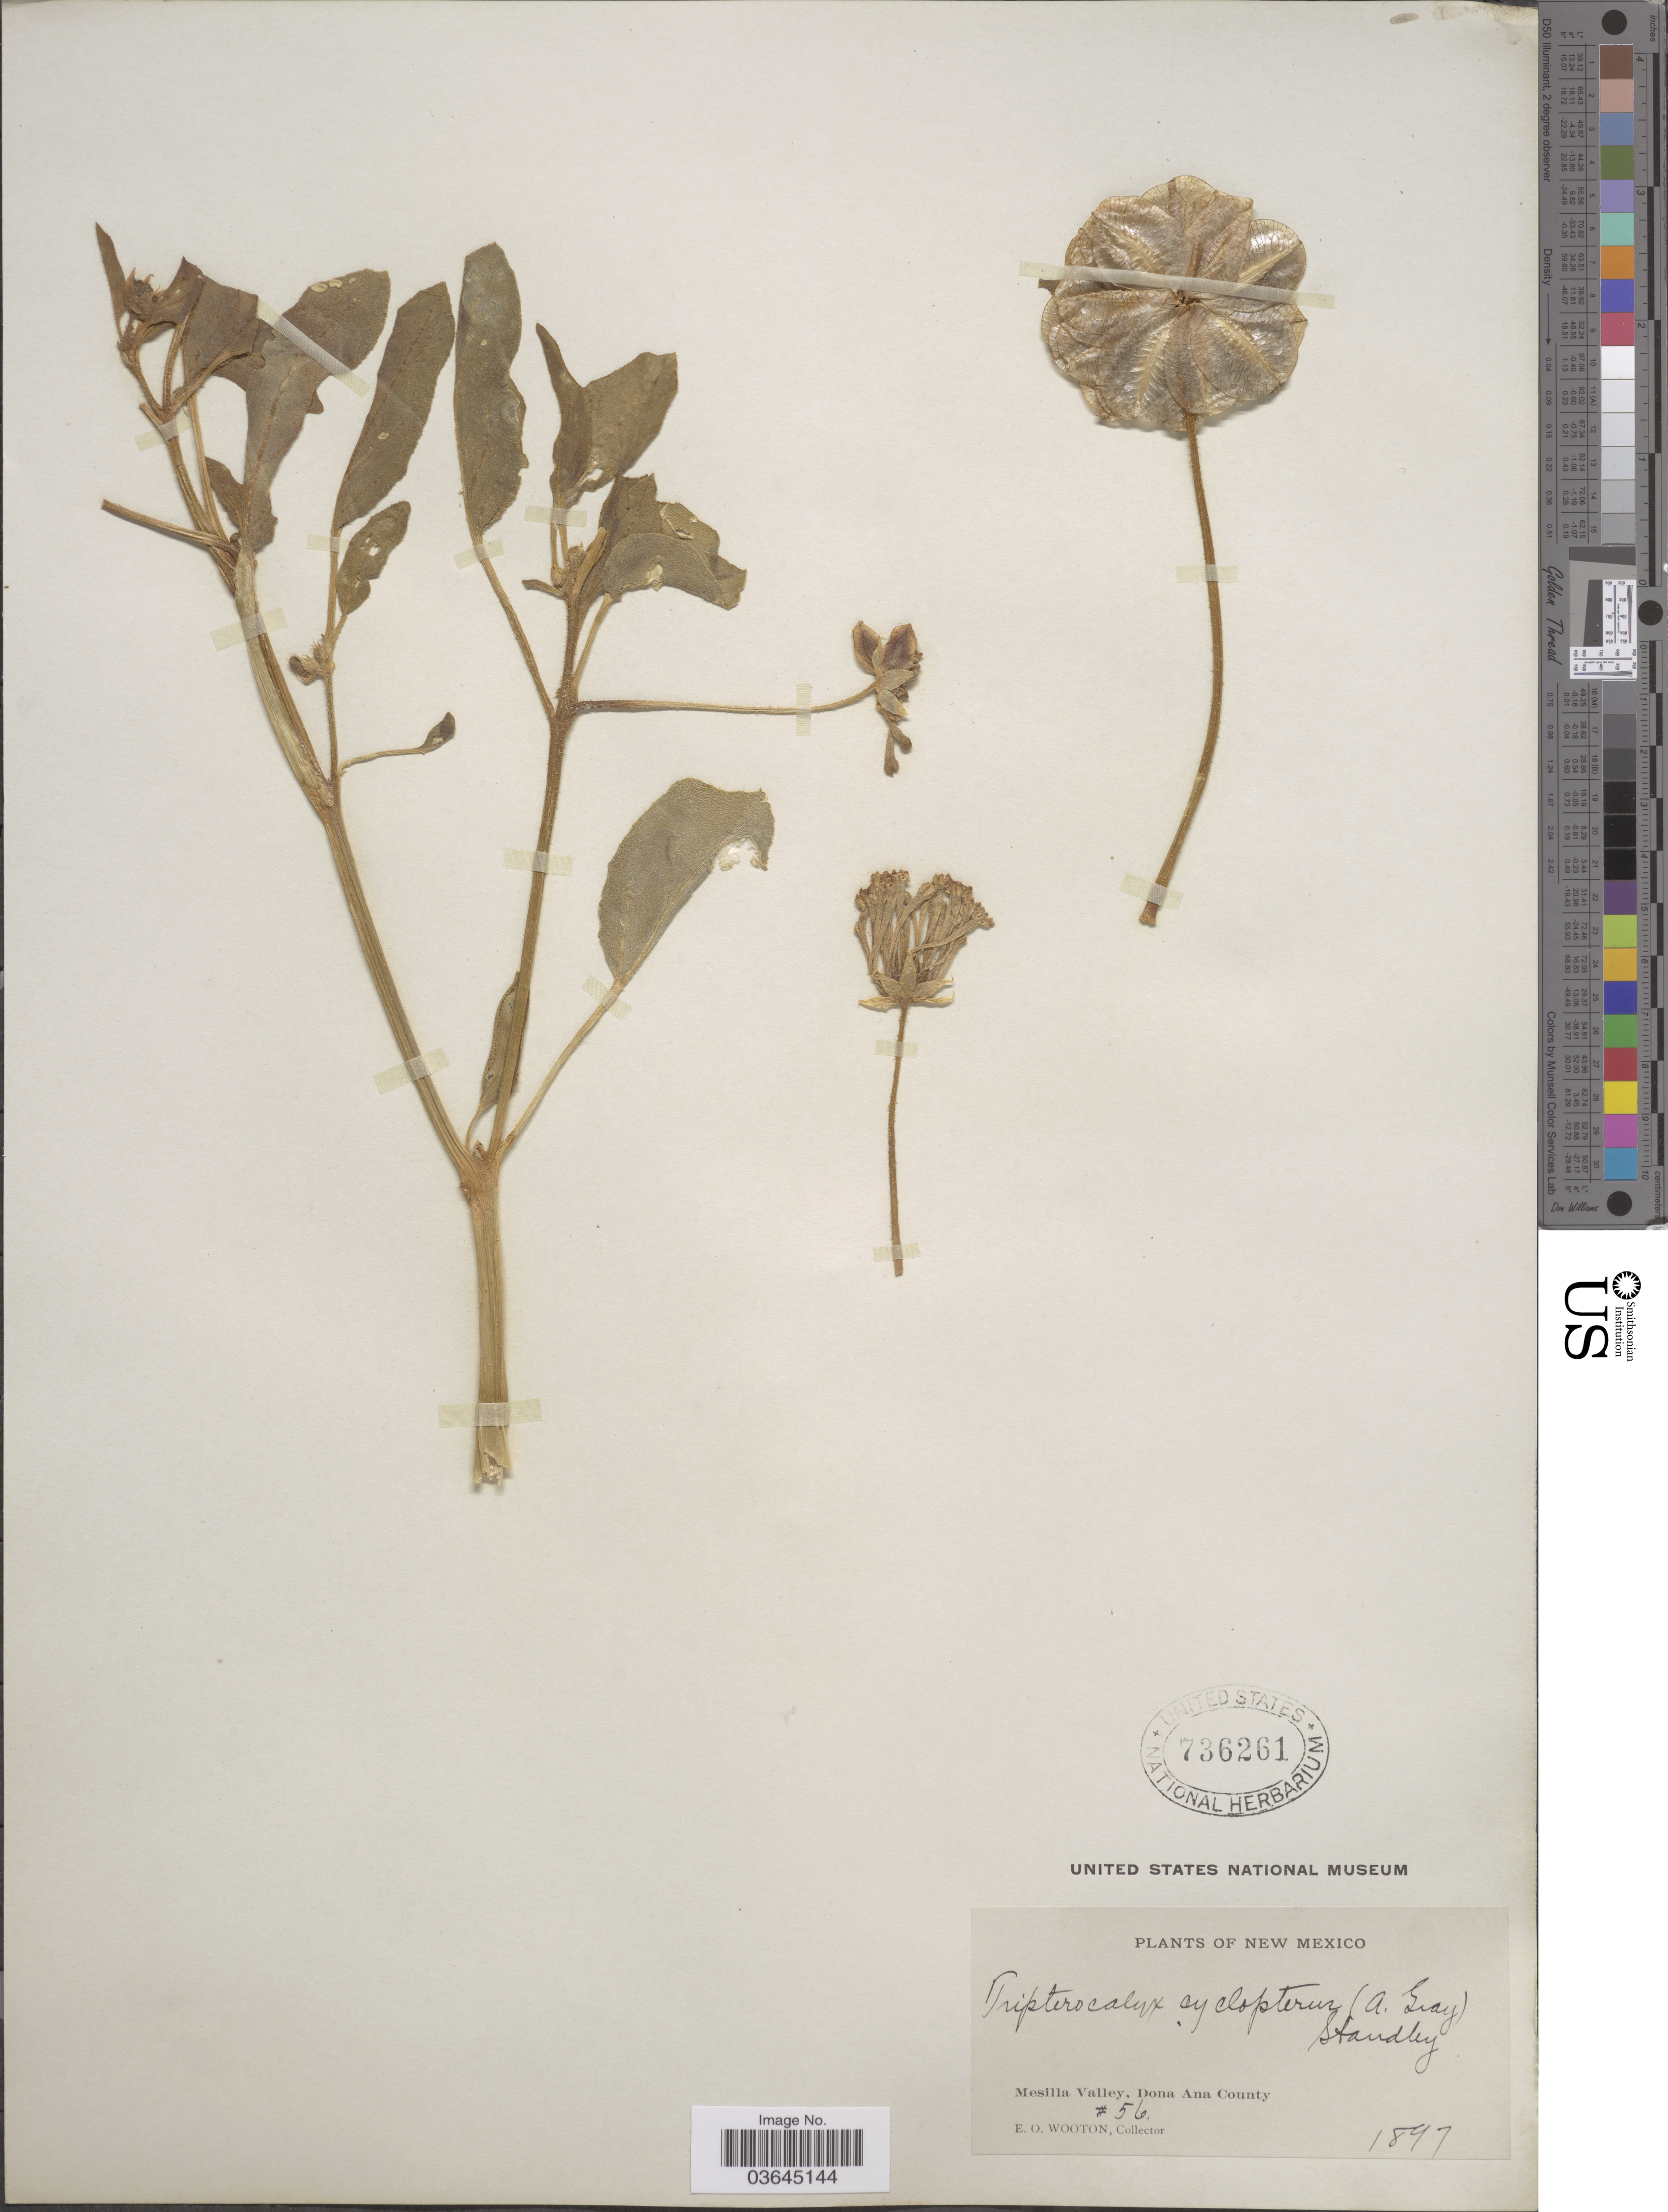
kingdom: Plantae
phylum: Tracheophyta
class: Magnoliopsida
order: Caryophyllales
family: Nyctaginaceae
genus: Tripterocalyx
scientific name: Tripterocalyx carneus var. carneus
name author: (Greene) L.A. Galloway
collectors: E. O. Wooton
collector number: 56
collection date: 1897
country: United States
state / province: New Mexico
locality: Mesilla Valley, Dona Ana County.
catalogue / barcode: US 736261